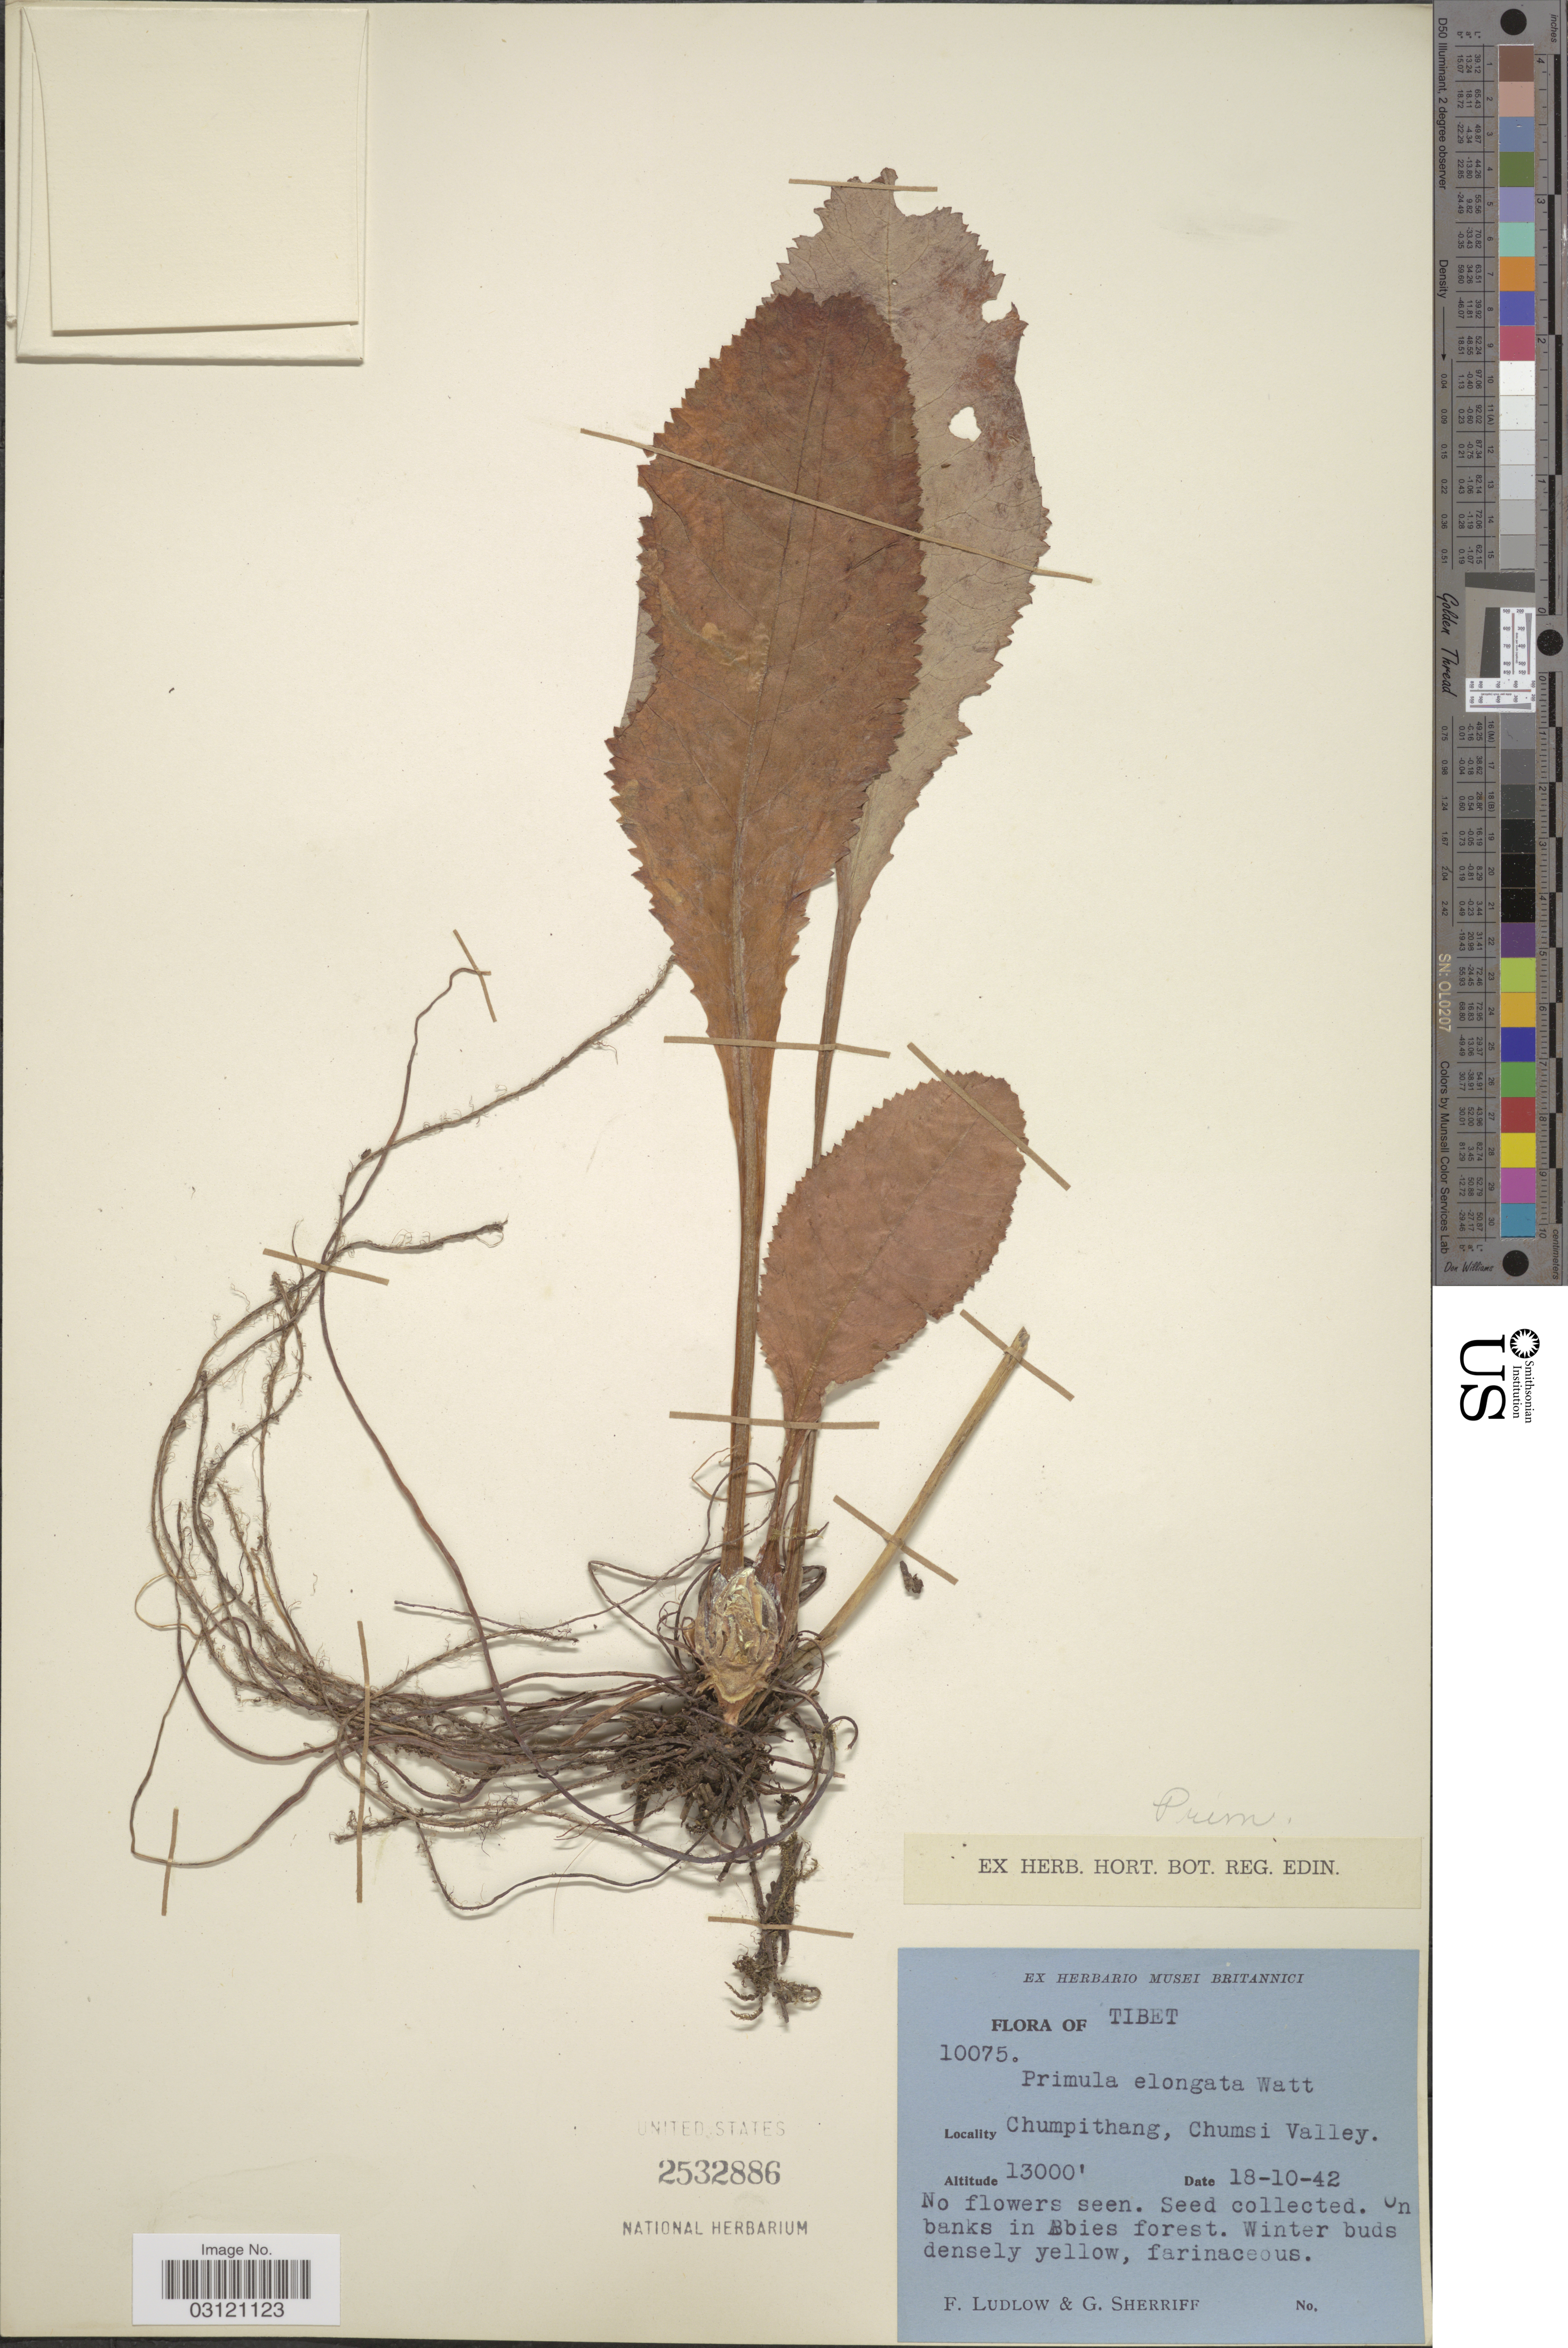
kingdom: Plantae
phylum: Tracheophyta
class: Magnoliopsida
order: Ericales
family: Primulaceae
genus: Primula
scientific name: Primula elongata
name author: Watt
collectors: F. Ludlow & G. Sherriff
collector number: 10075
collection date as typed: Transcribed d/m/y: 18/10/42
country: China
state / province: Xizang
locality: Chumpithang, Chumsi Valley.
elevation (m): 3962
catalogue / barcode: US 2532886